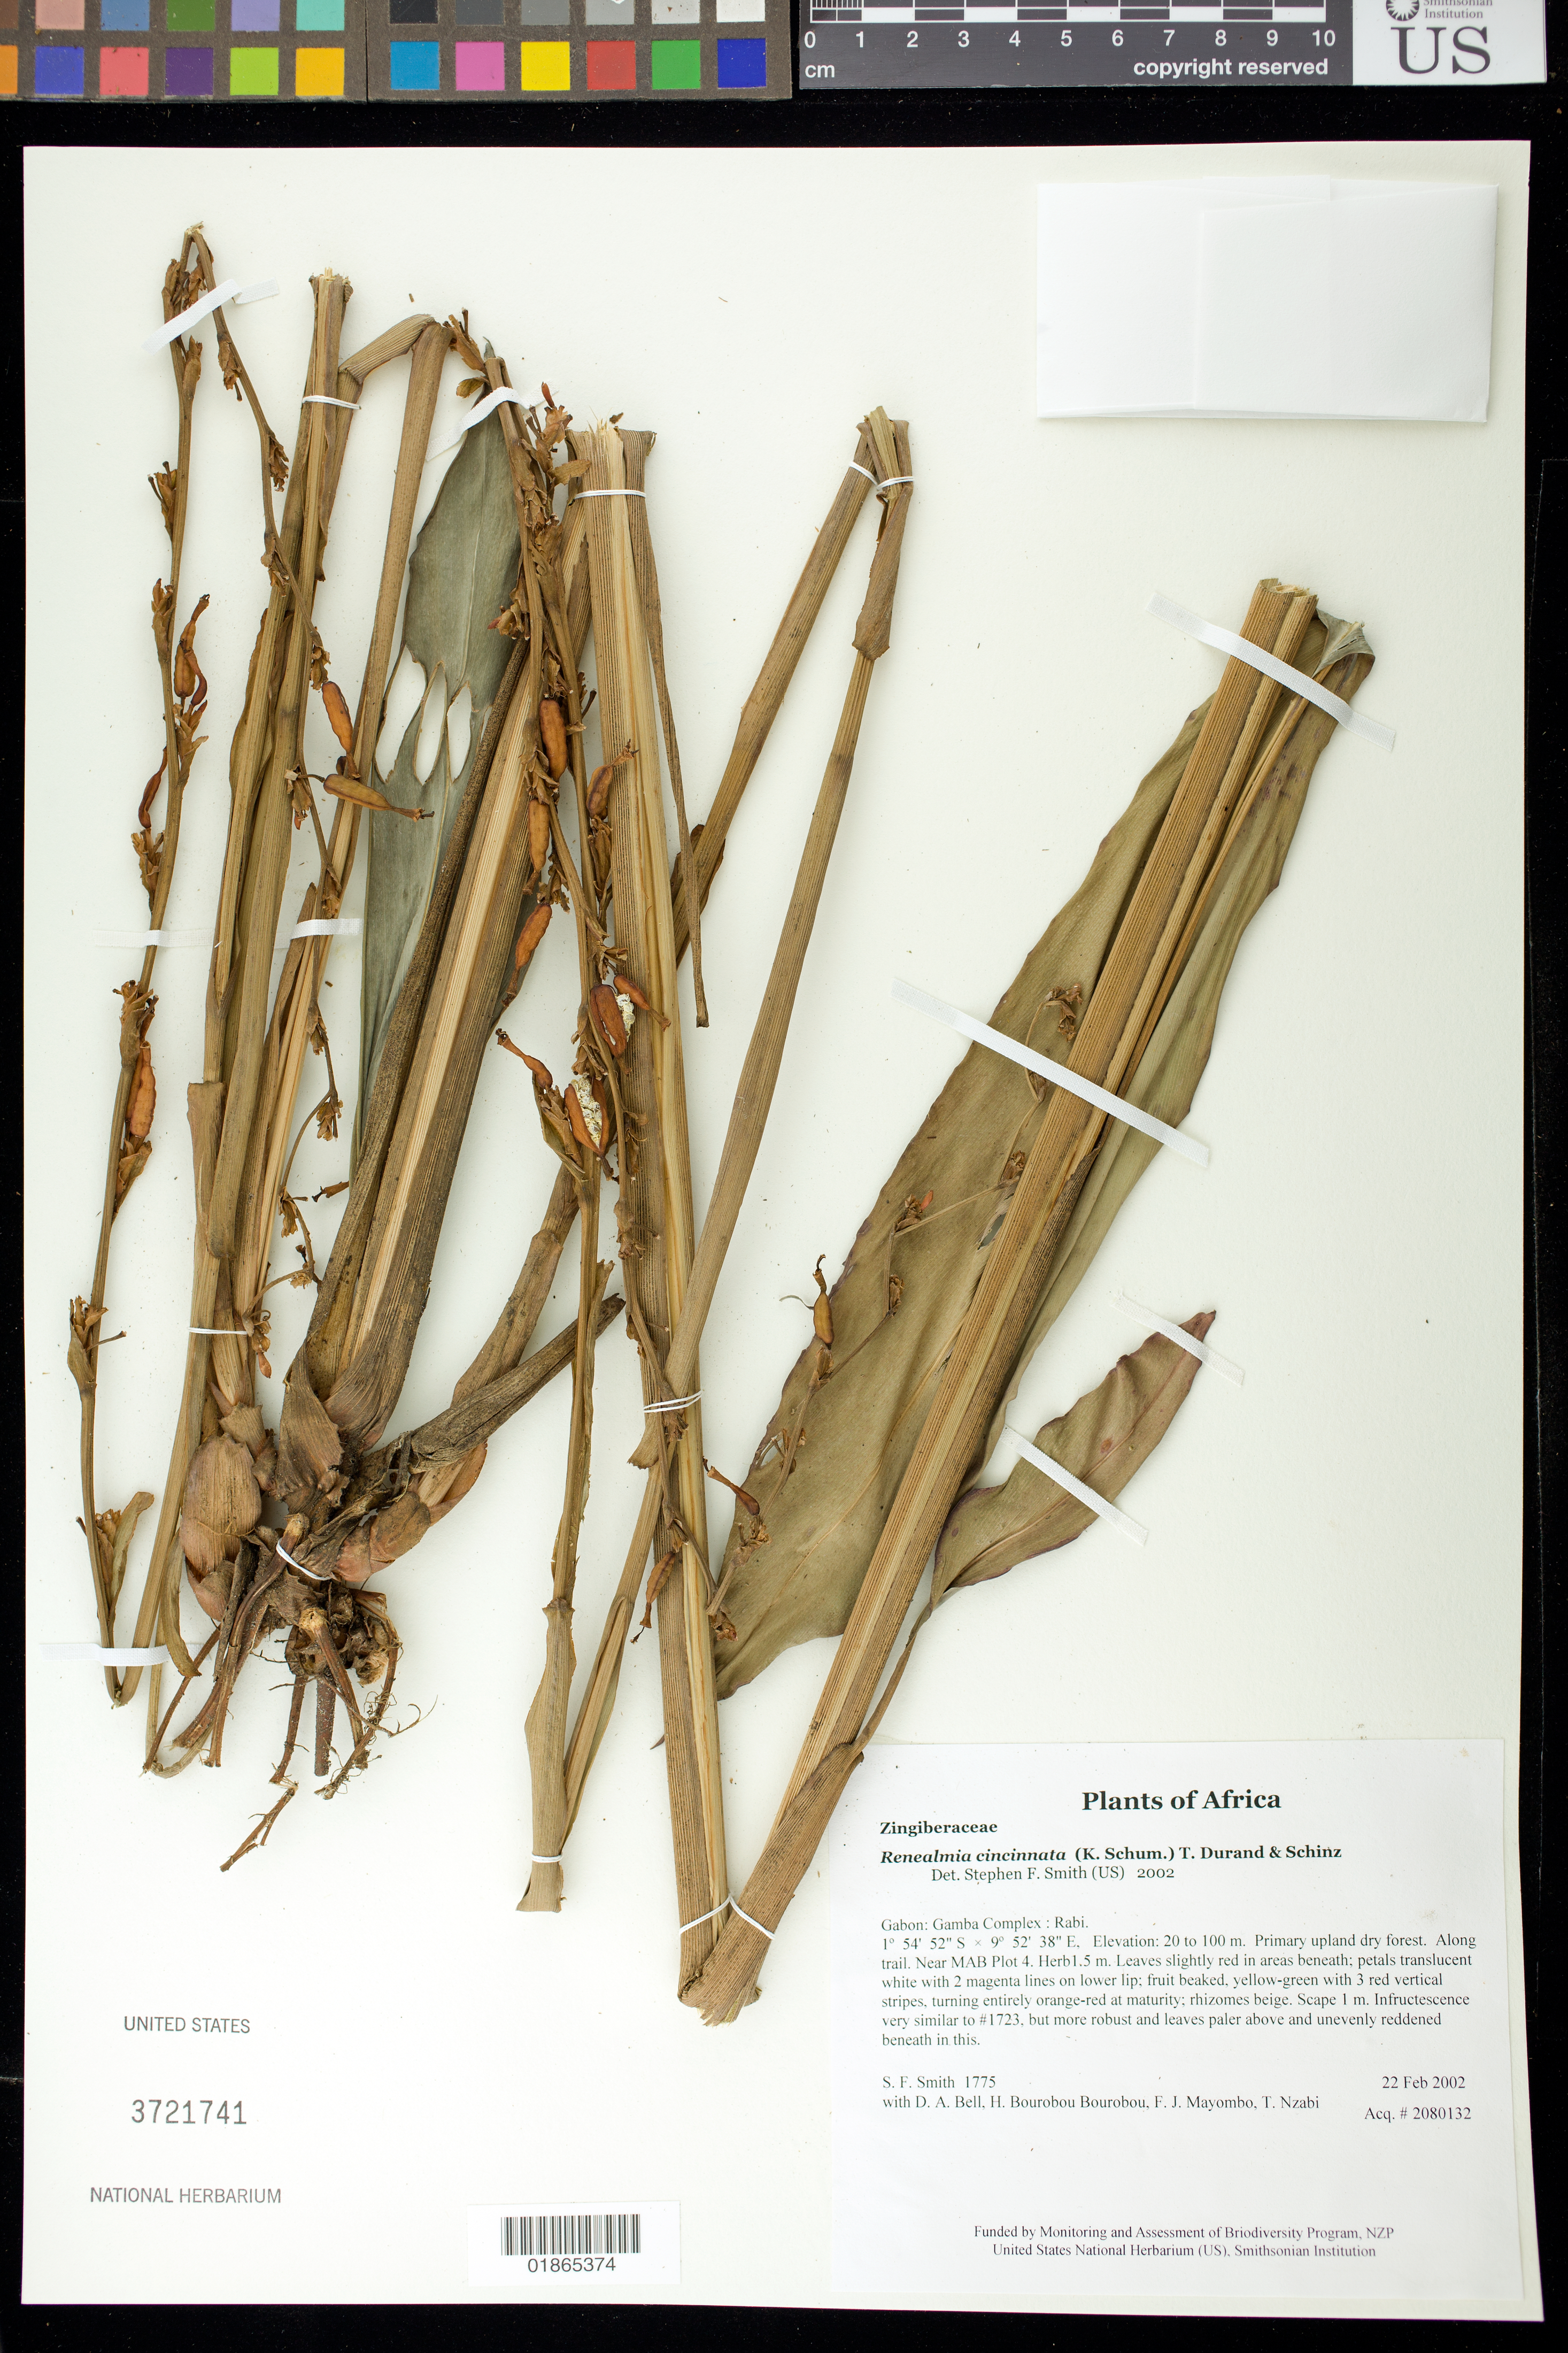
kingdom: Plantae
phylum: Tracheophyta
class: Liliopsida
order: Zingiberales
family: Zingiberaceae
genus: Renealmia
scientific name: Renealmia cincinnata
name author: (K. Schum.) Durand & Schinz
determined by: Smith, Stephen F., (US), NMNH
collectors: S.F. Smith, D. A. Bell, H. Bourobou Bourobou & F. J. Mayombo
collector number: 1775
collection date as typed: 22 Feb 2002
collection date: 2002-02-22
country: Gabon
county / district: Gamba Complex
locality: Rabi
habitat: Primary upland dry forest. Along trail. Near MAB Plot 4.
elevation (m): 20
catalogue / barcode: US 3721741